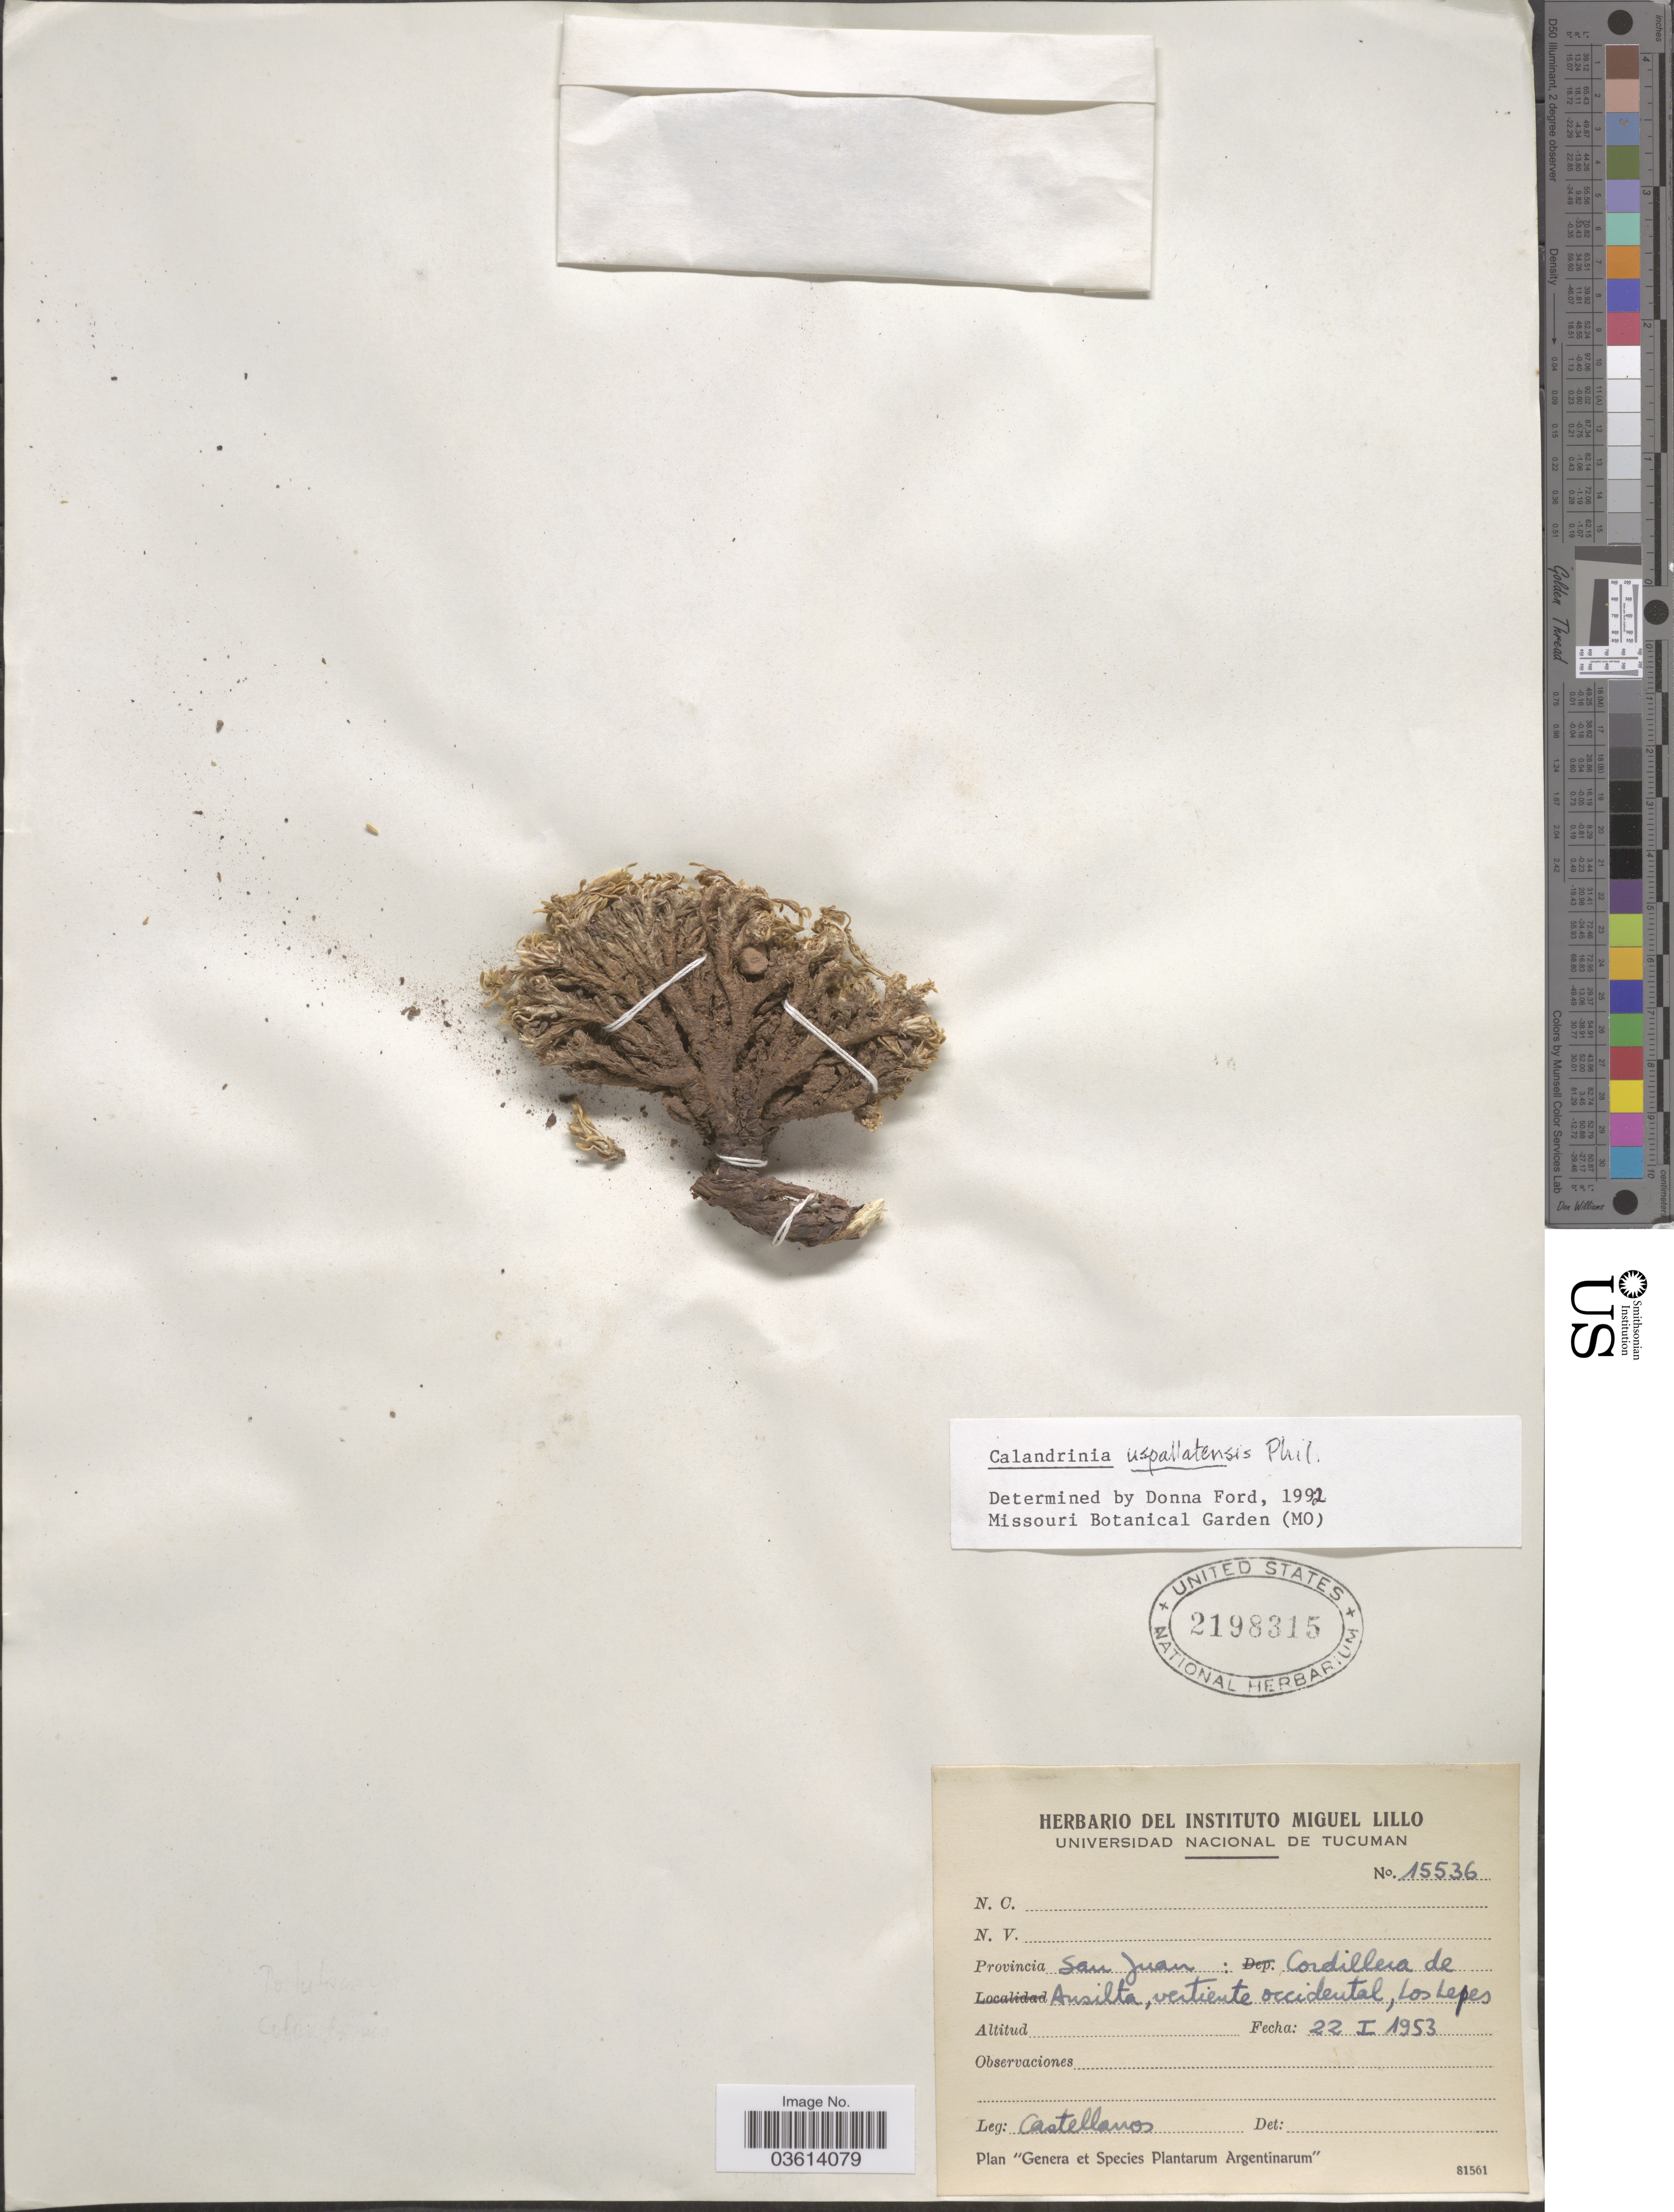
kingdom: Plantae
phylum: Tracheophyta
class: Magnoliopsida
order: Caryophyllales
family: Montiaceae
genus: Montiopsis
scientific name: Montiopsis potentilloides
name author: (Barnéoud) D.I. Ford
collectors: -- Castellanos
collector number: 15536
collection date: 1953-01-22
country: Argentina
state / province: San Juan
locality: Cordillera de Ansilta, vertiente occidental, Los Lepes.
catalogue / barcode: US 2198315